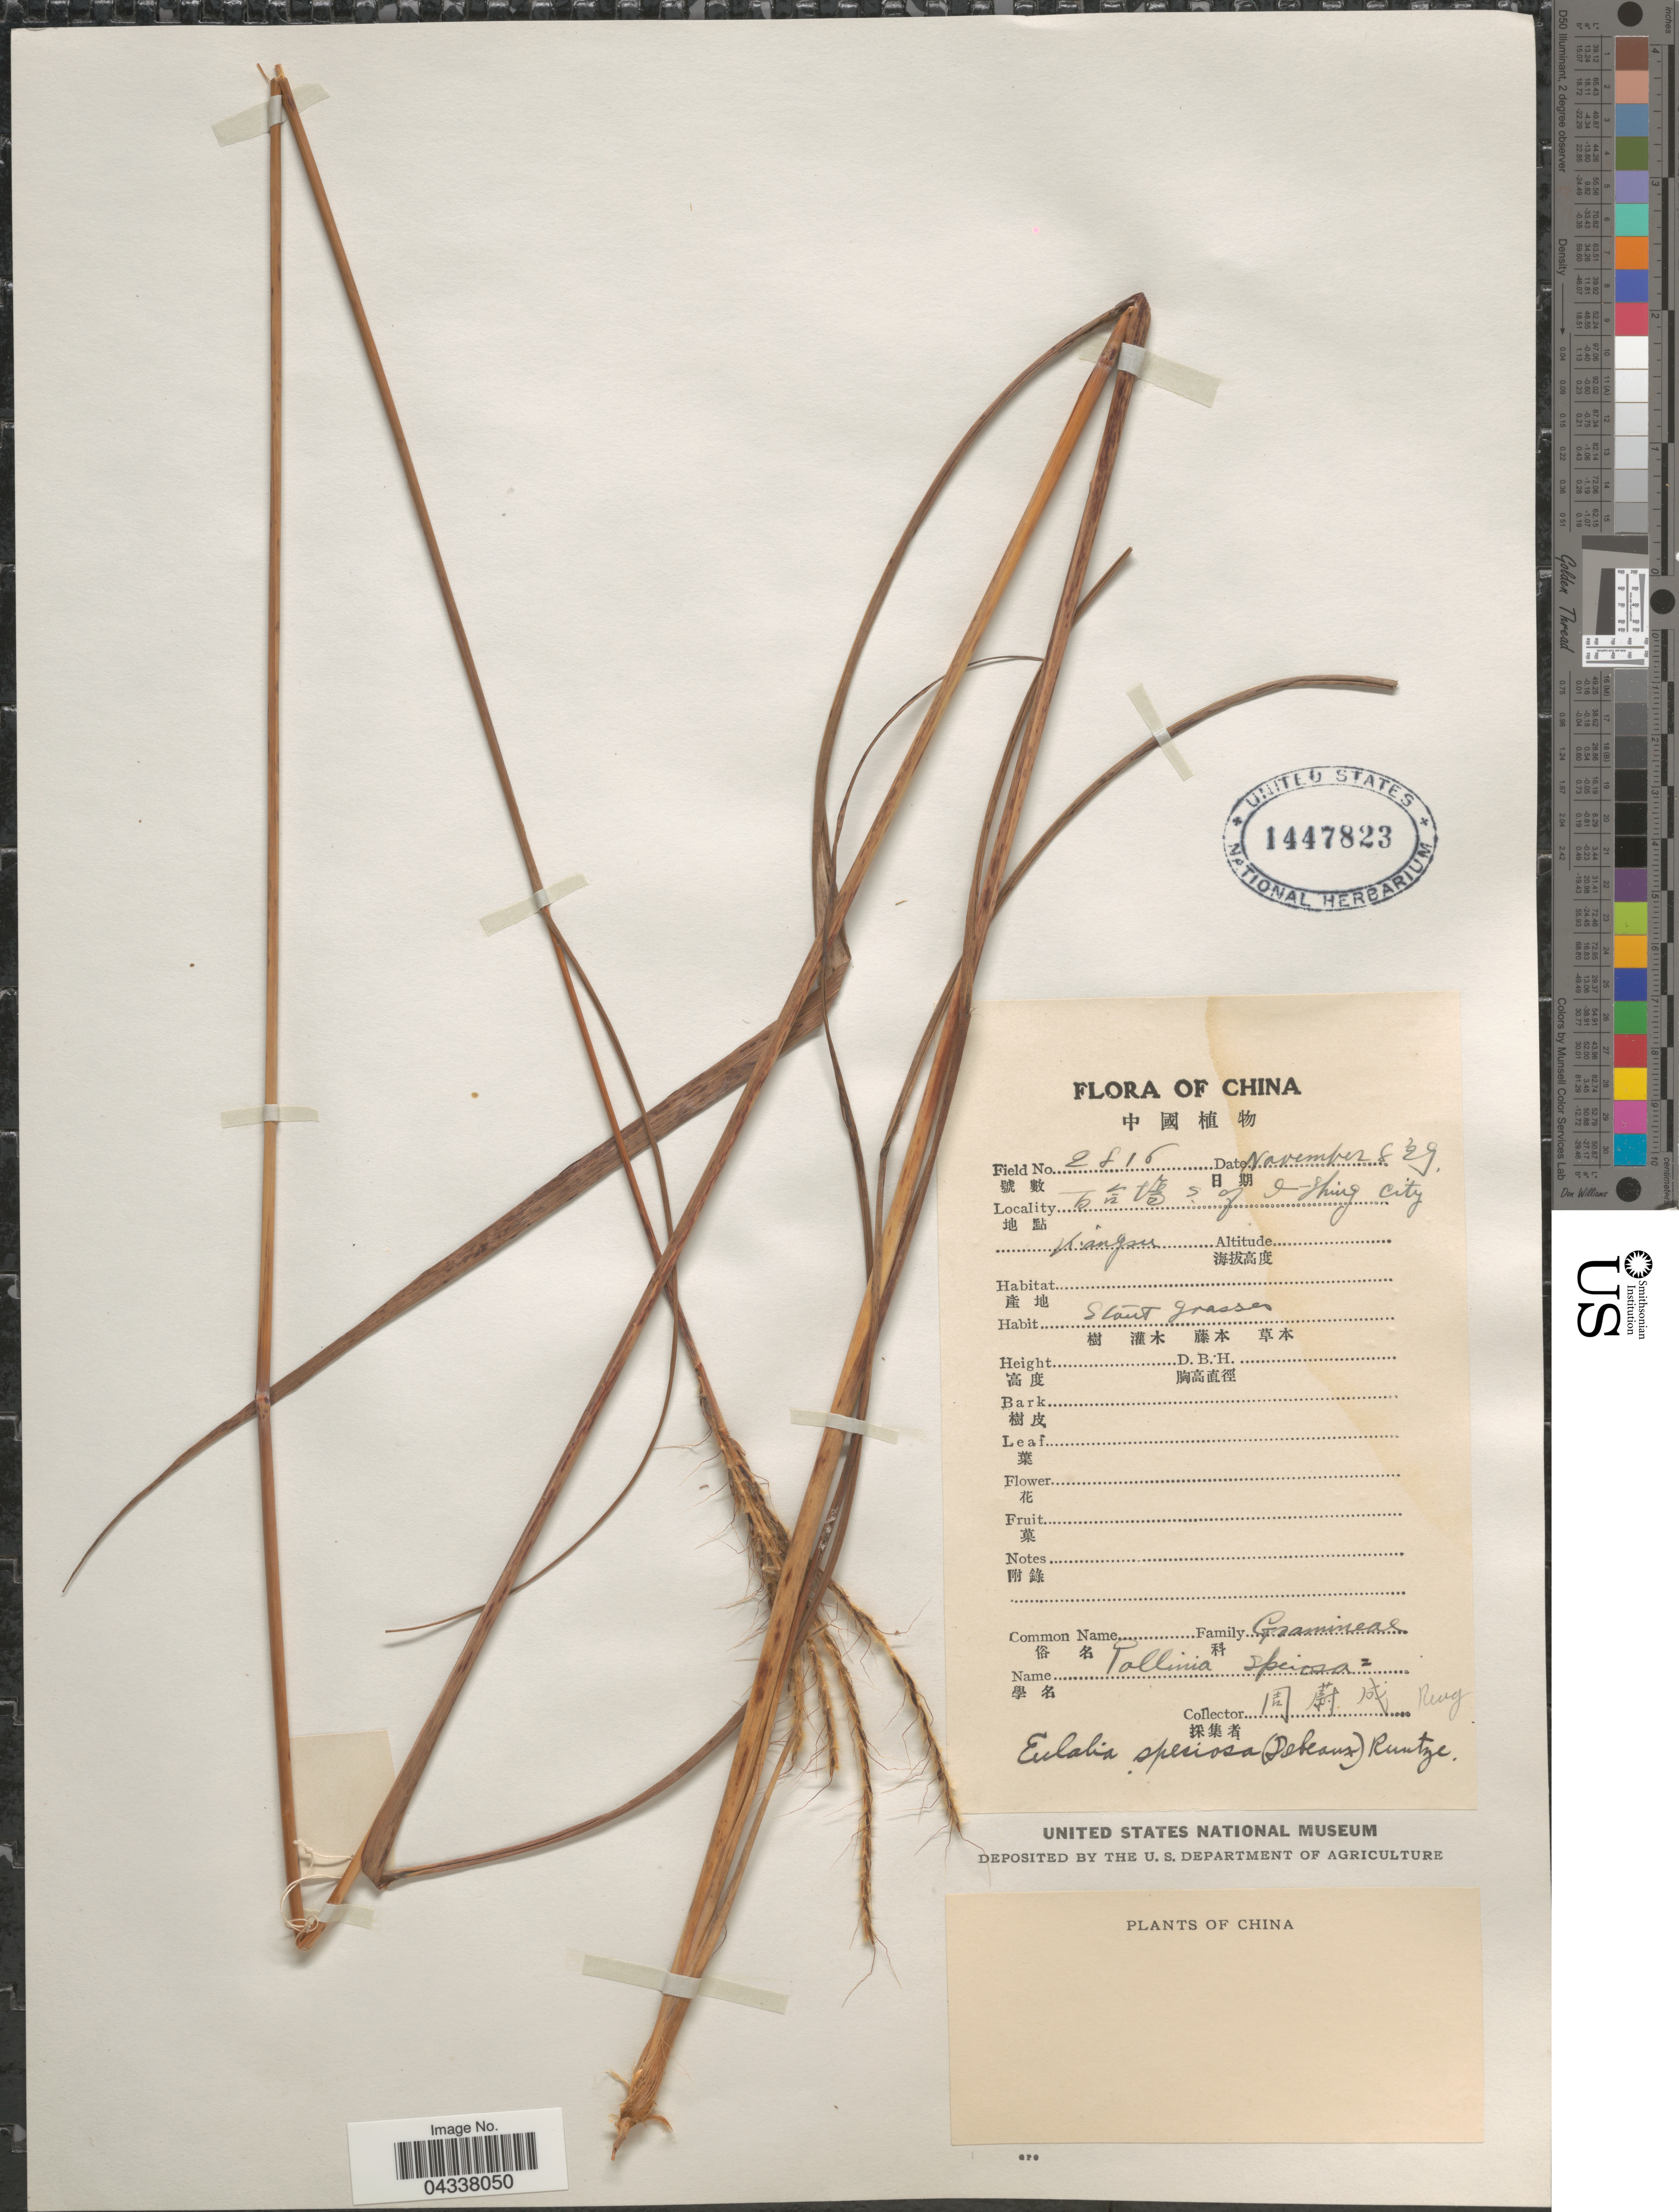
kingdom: Plantae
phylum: Tracheophyta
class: Liliopsida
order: Poales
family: Poaceae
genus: Pseudopogonatherum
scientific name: Pseudopogonatherum speciosum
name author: (Debeaux) Ohwi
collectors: -- Keng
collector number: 2816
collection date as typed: Transcribed d/m/y: 8/11/29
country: China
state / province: Jiangsu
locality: X S. of I-Shing City. Kiangsu.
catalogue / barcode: US 1447823